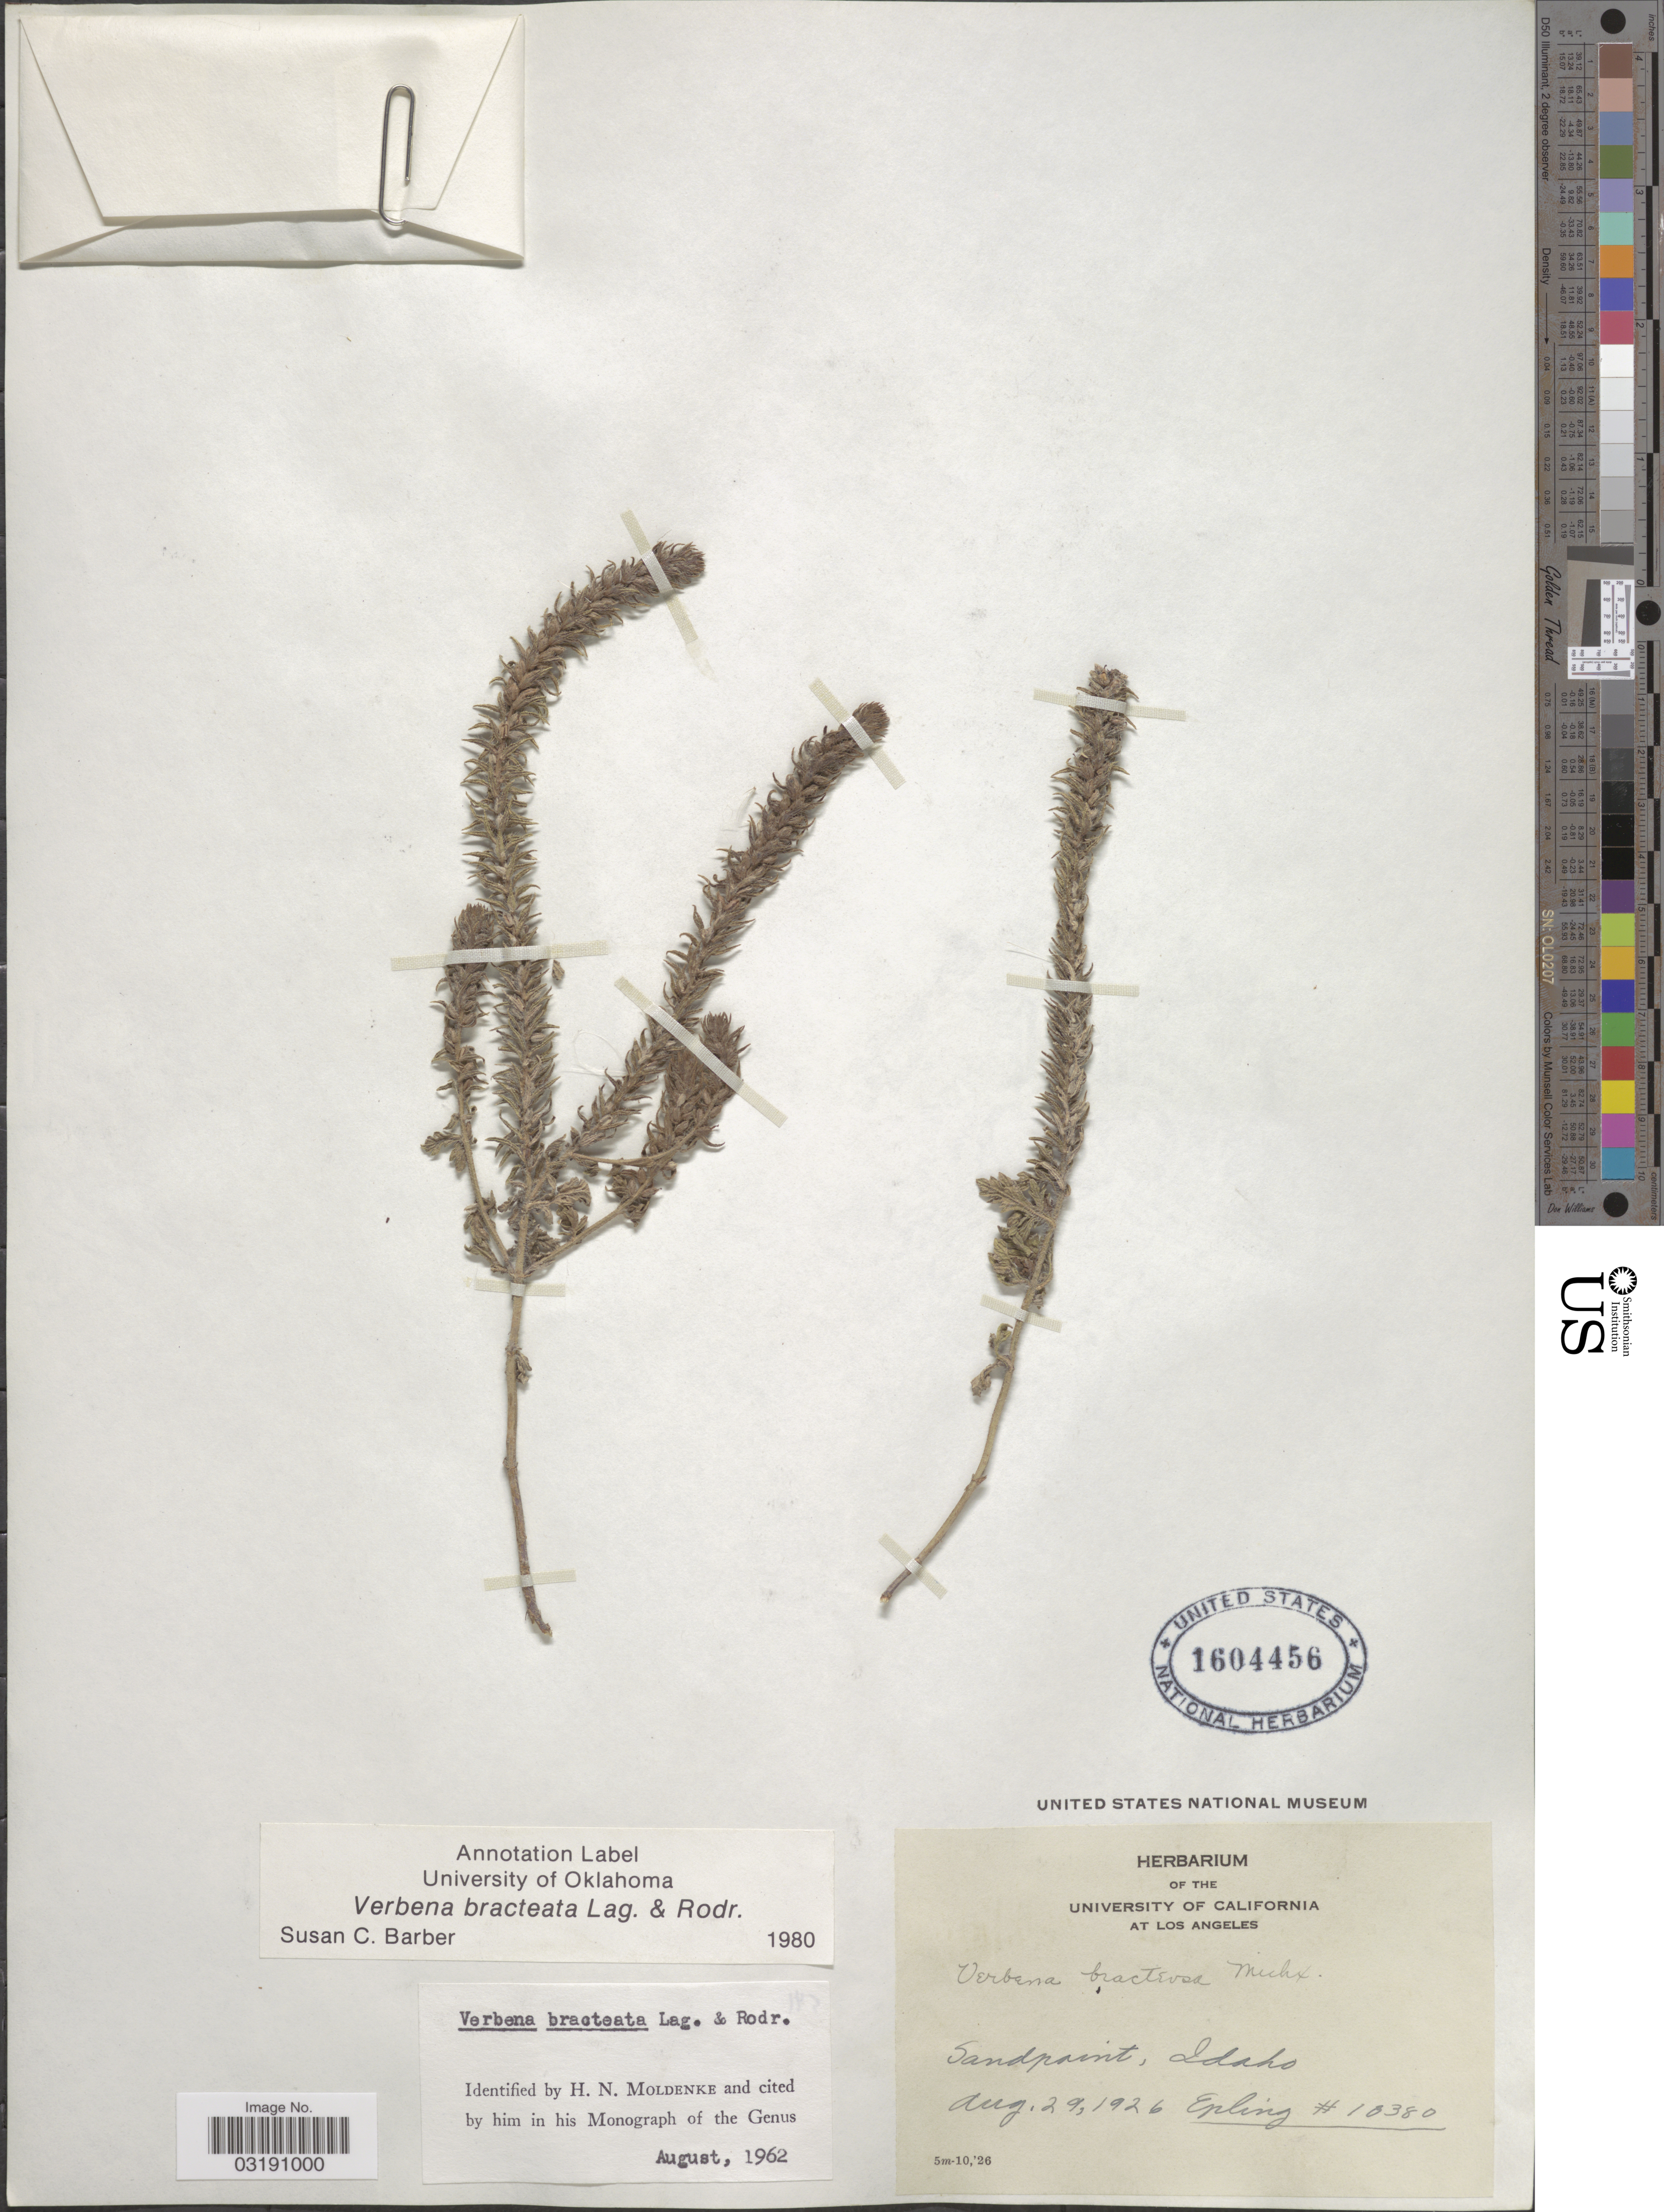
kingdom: Plantae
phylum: Tracheophyta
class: Magnoliopsida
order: Lamiales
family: Verbenaceae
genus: Verbena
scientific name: Verbena bracteata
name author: Cav. ex Lag. & Rodr.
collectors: -- Epling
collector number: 10380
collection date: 1926-08-29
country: United States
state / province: Idaho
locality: Sandpoint.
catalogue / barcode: US 1604456